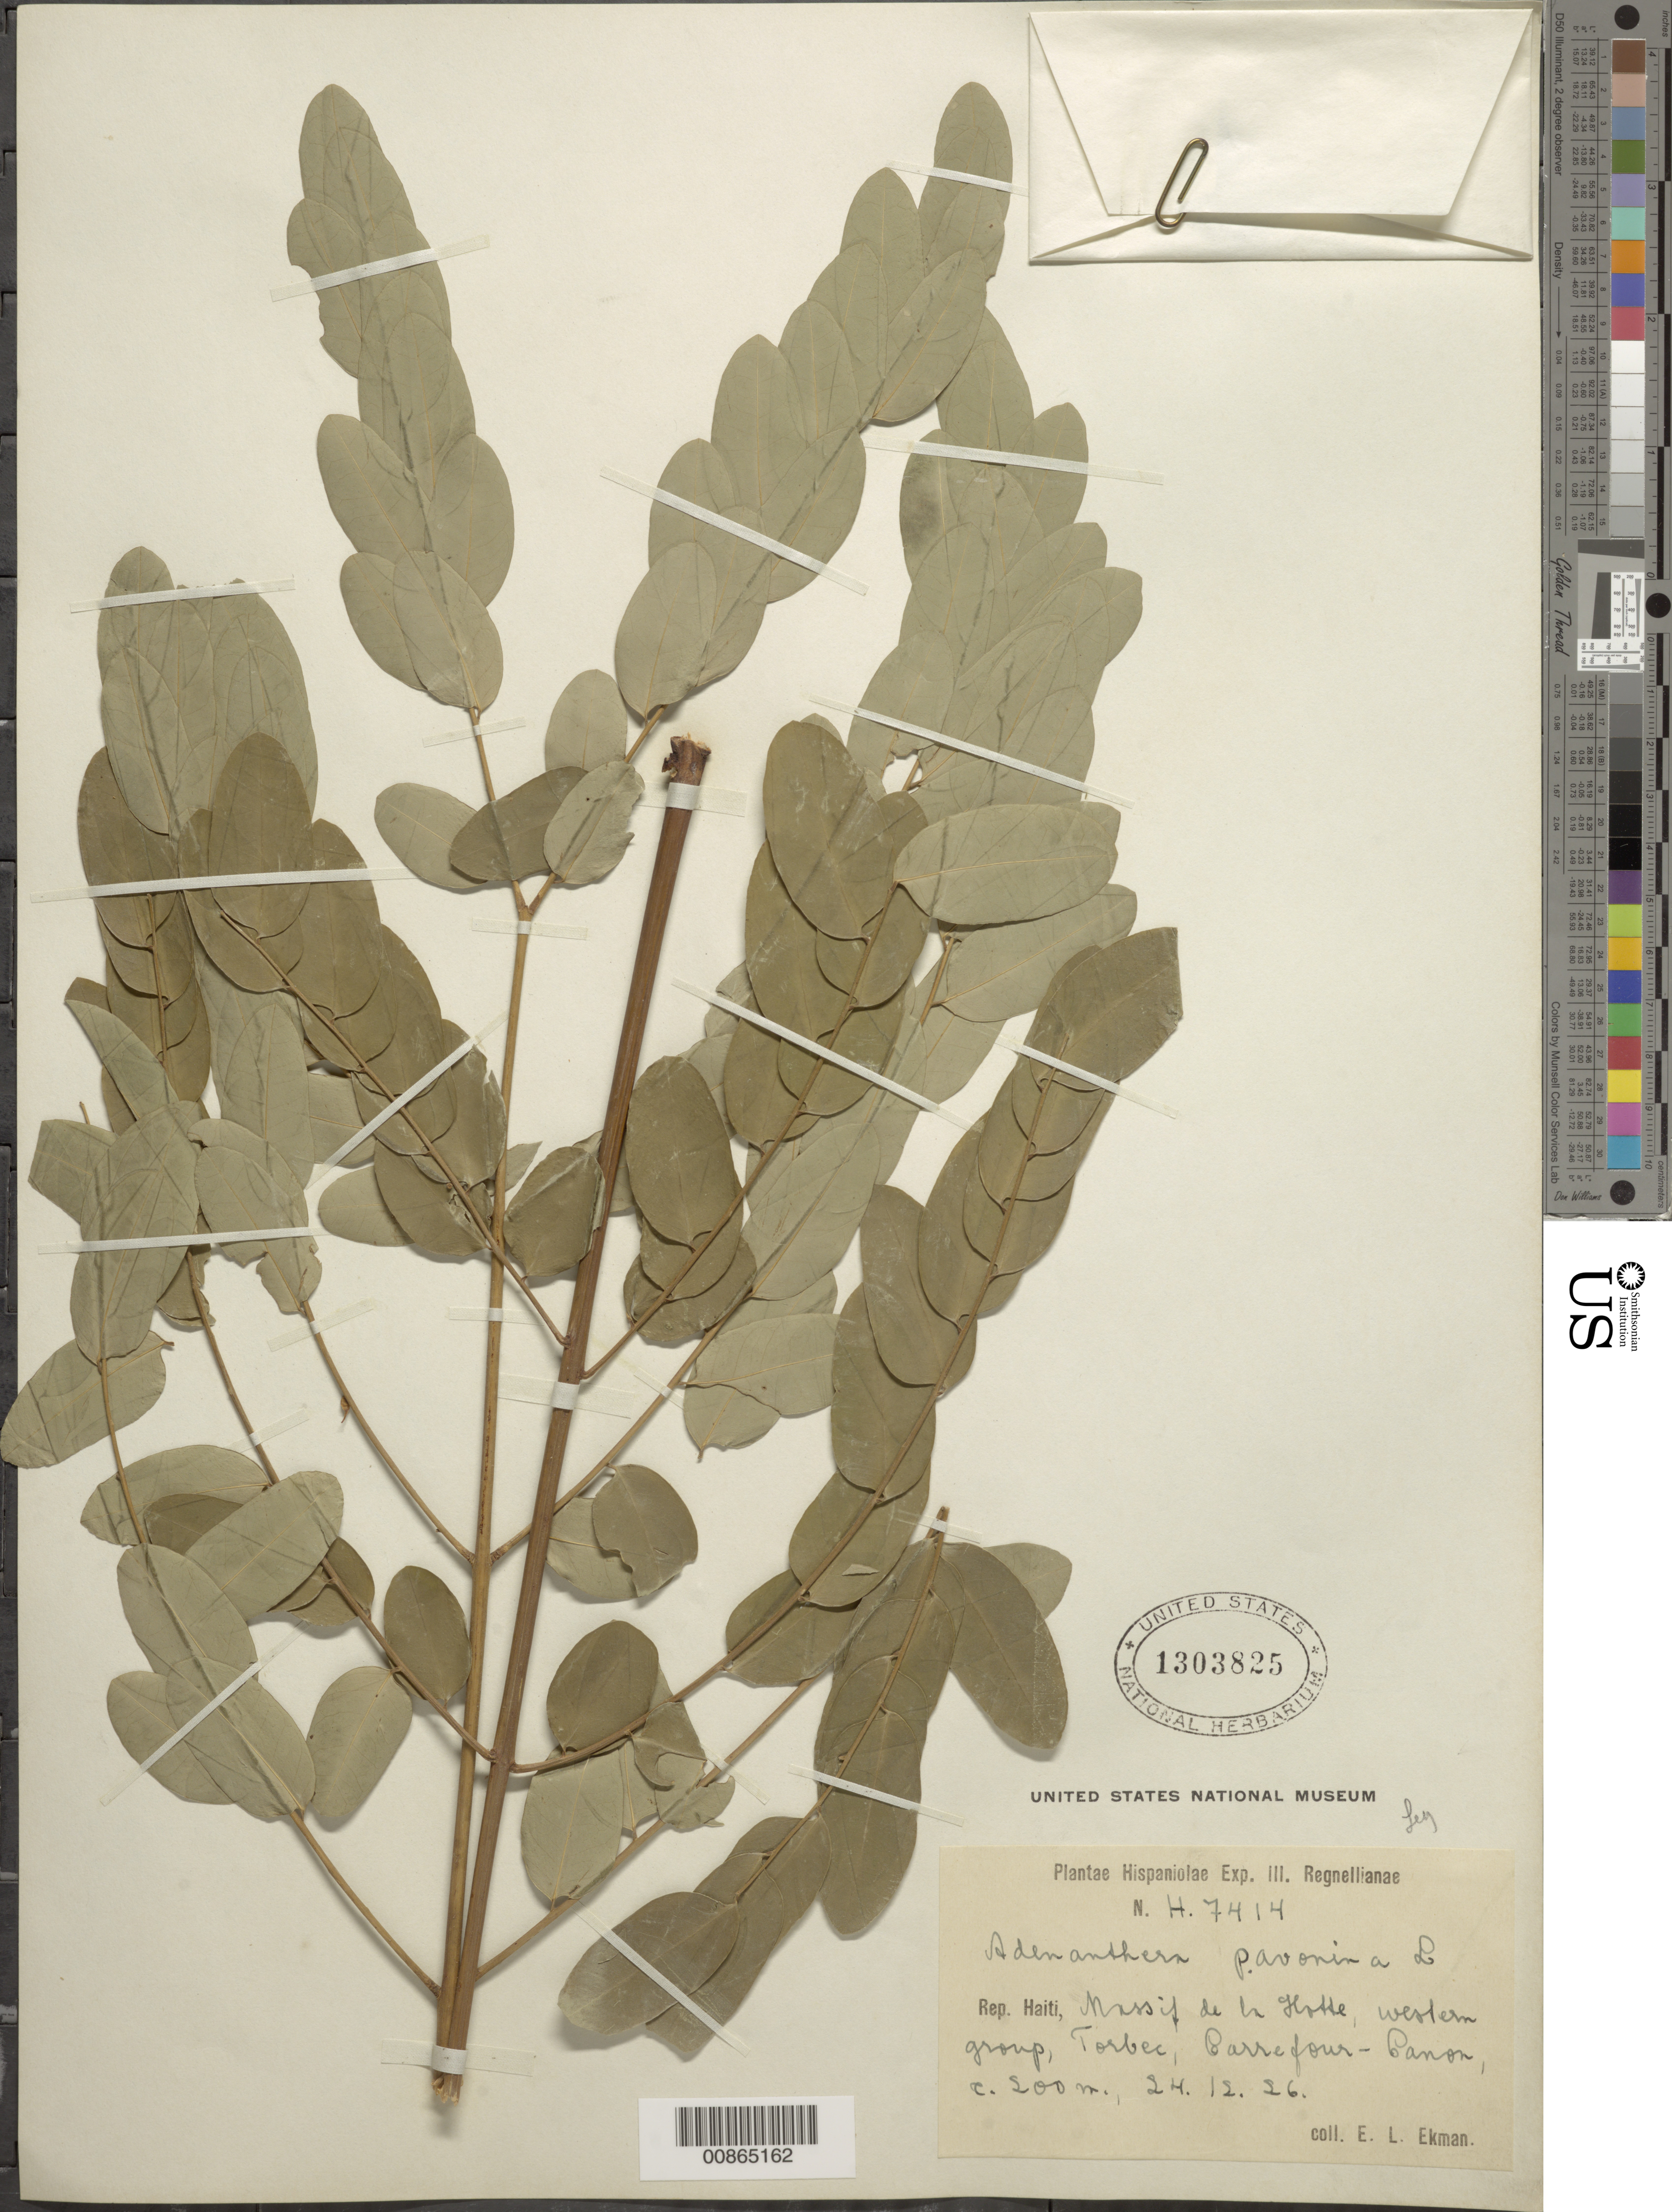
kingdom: Plantae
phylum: Tracheophyta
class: Magnoliopsida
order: Fabales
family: Fabaceae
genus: Adenanthera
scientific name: Adenanthera pavonina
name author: L.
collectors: E. L. Ekman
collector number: H 7414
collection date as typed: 24 Dec 1926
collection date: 1926-12-24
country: Haiti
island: Hispaniola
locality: Massif de la Hotte, western group, Torbec, Carrefour-Canon.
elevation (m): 200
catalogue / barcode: US 1303825